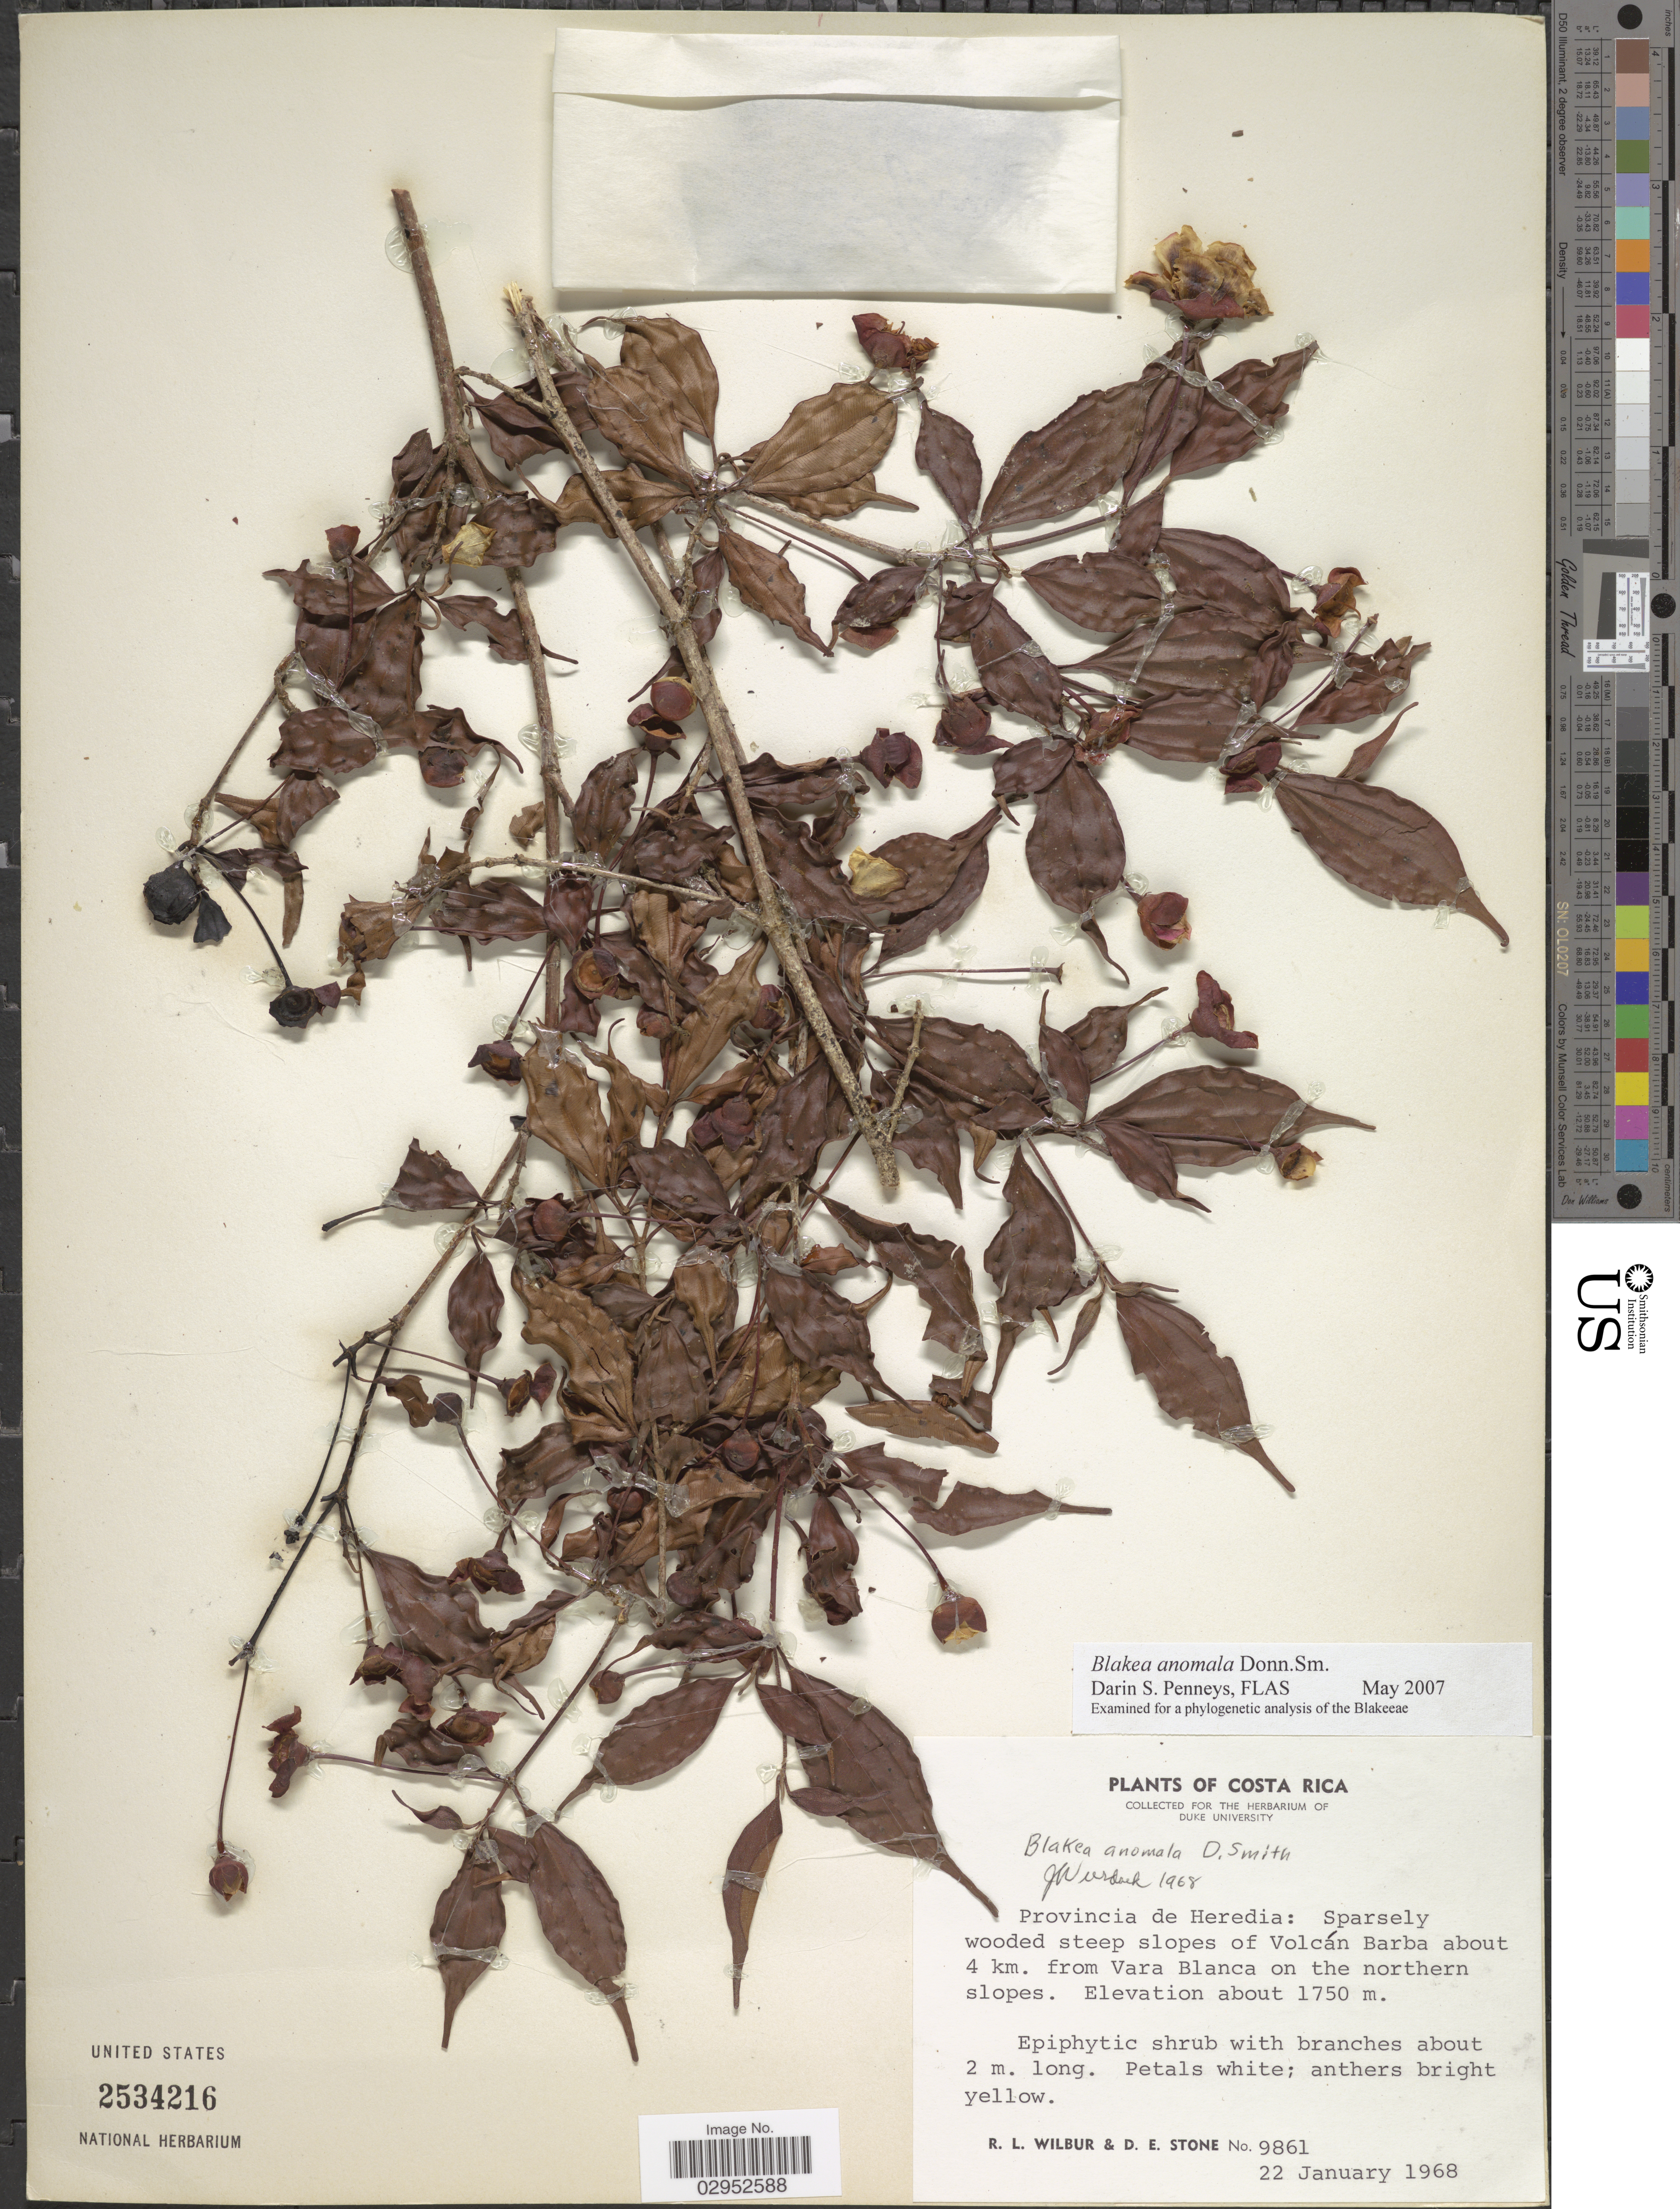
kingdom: Plantae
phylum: Tracheophyta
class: Magnoliopsida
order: Myrtales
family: Melastomataceae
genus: Blakea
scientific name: Blakea anomala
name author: Donn. Sm.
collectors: R. L. Wilbur & D. E. Stone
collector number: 9861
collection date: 1968-01-22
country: Costa Rica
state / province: Heredia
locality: Sparsely wooded steep slopes of Volcán Barba about 4 km. from Vara Blanca on the northern slopes.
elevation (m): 1750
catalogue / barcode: US 2534216